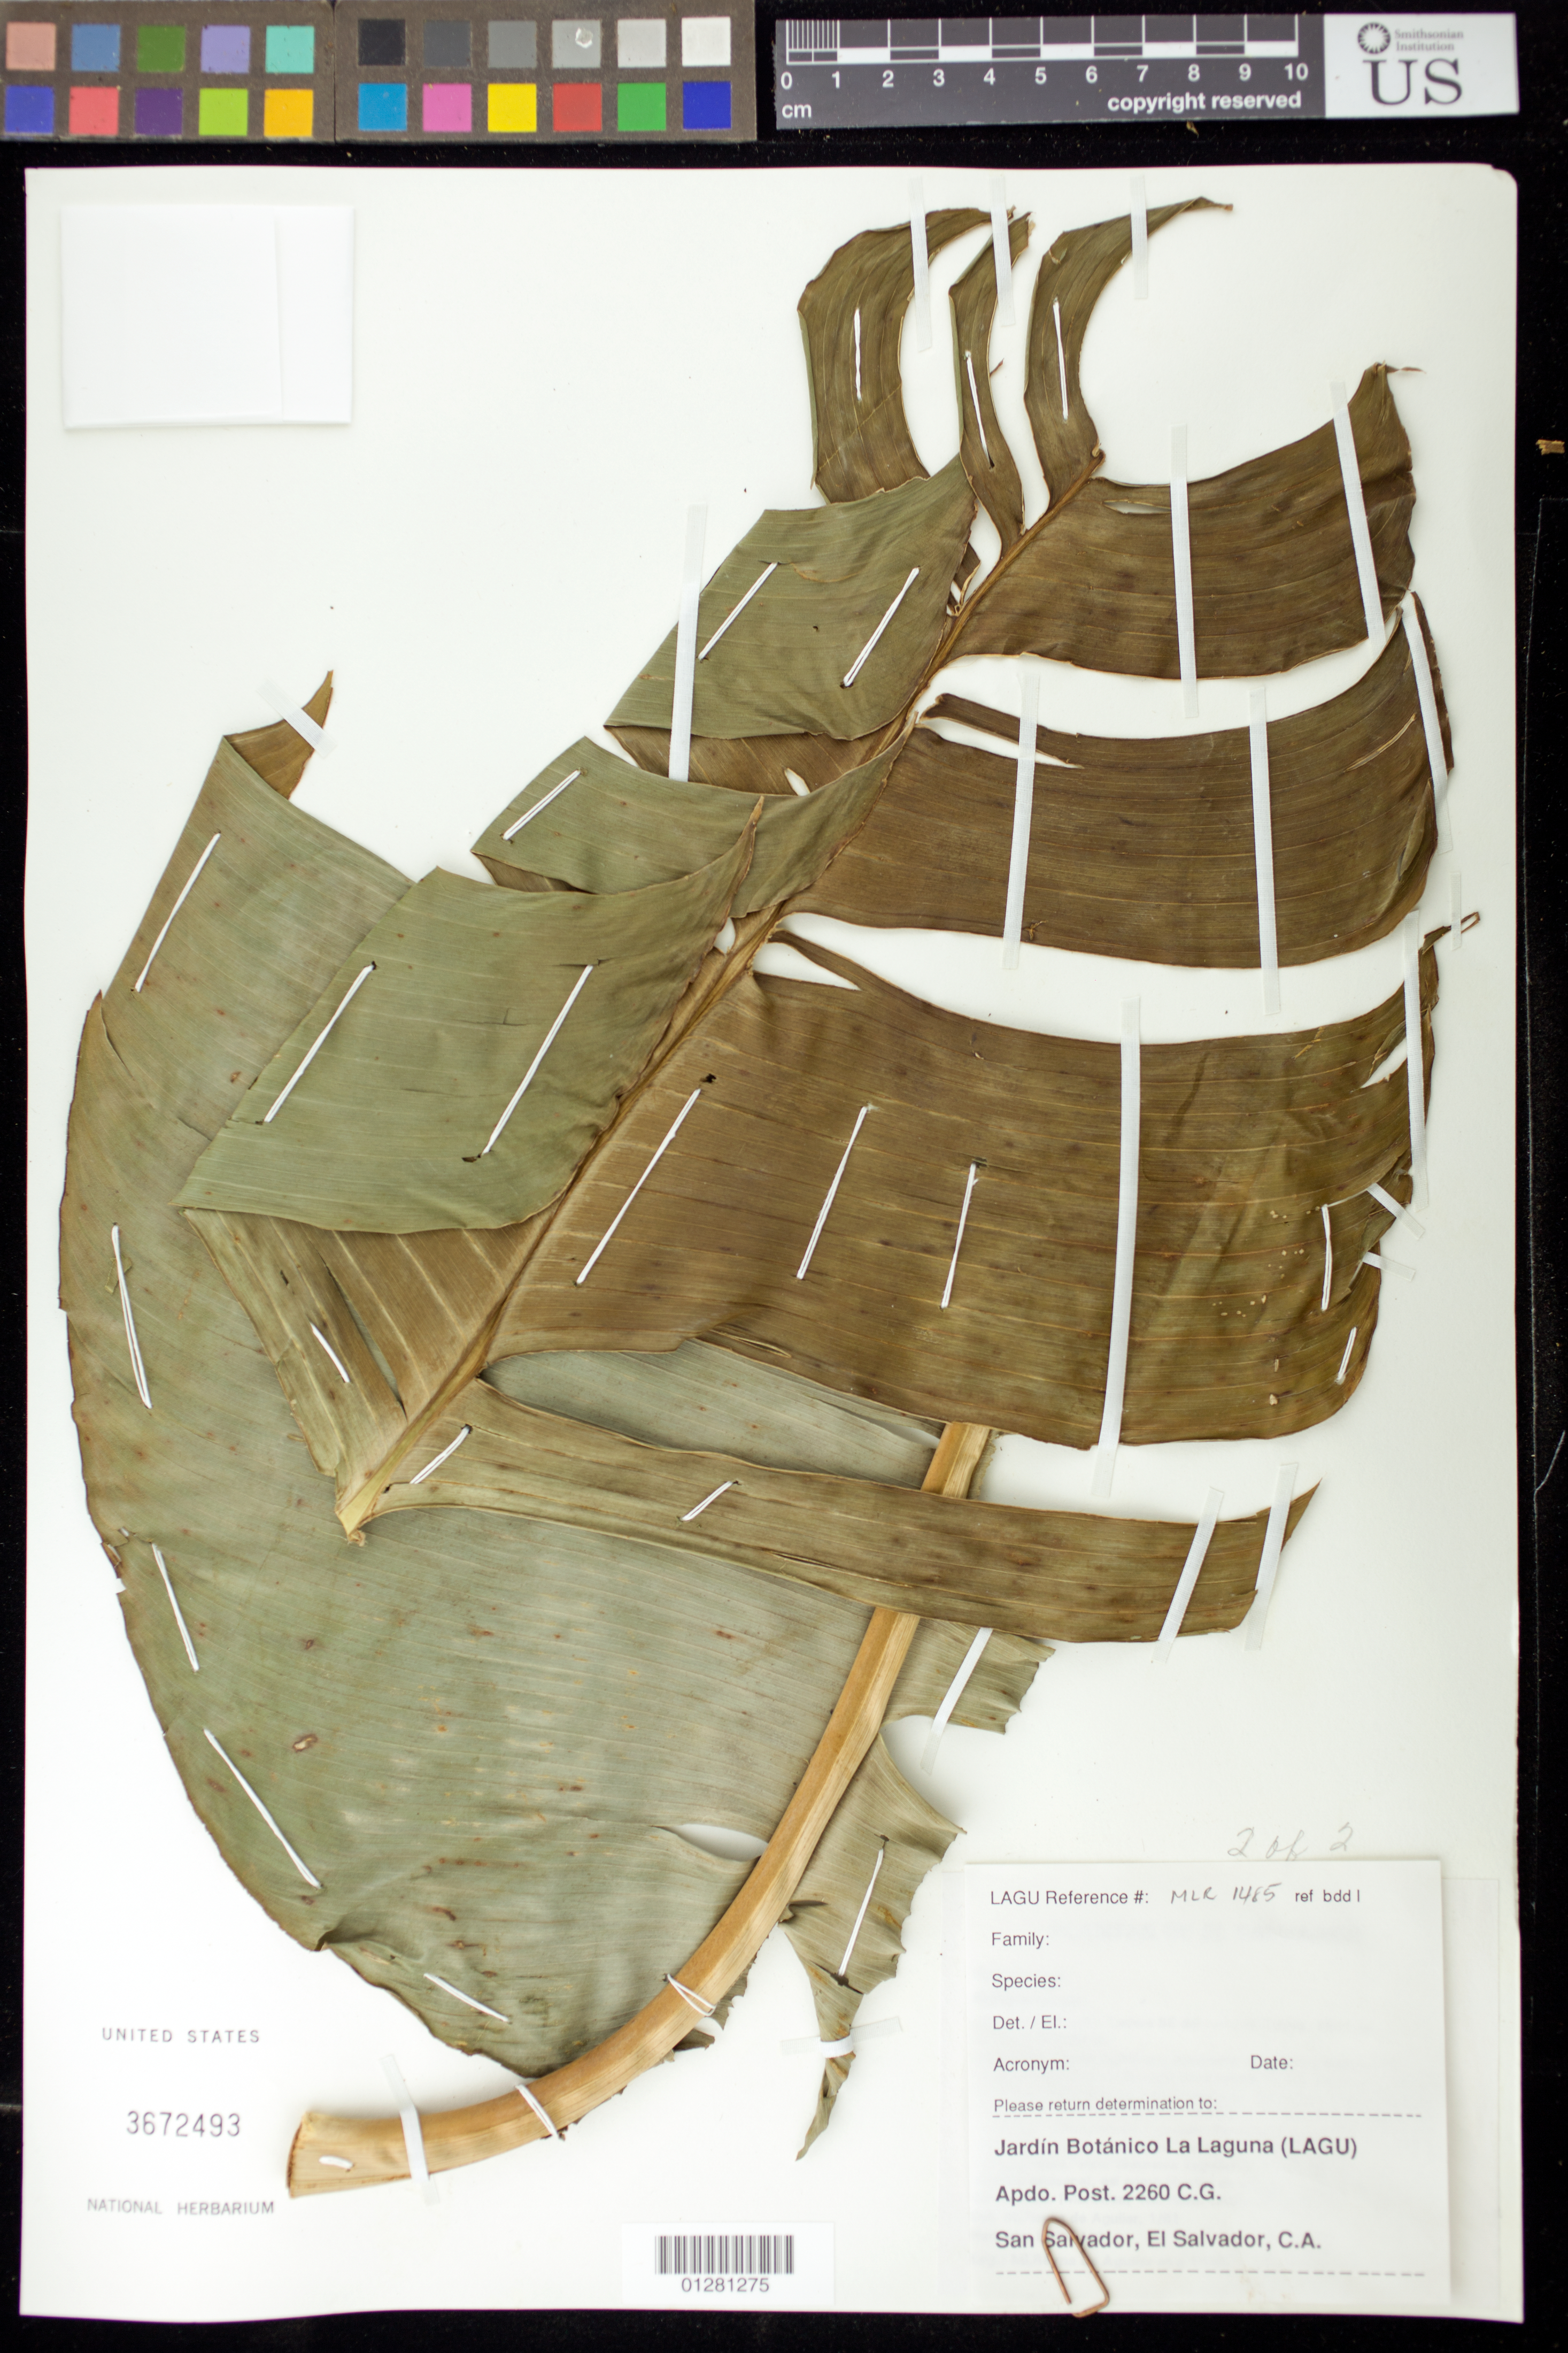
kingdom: Plantae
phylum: Tracheophyta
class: Liliopsida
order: Zingiberales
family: Heliconiaceae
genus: Heliconia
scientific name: Heliconia sp.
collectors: M. L. Reyna de A.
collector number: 1485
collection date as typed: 25 Jan 1991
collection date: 1991-01-25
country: El Salvador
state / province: Ahuachapán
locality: Ladera SE del cerro el Cachio.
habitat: Herb.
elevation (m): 1841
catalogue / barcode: US 3672493